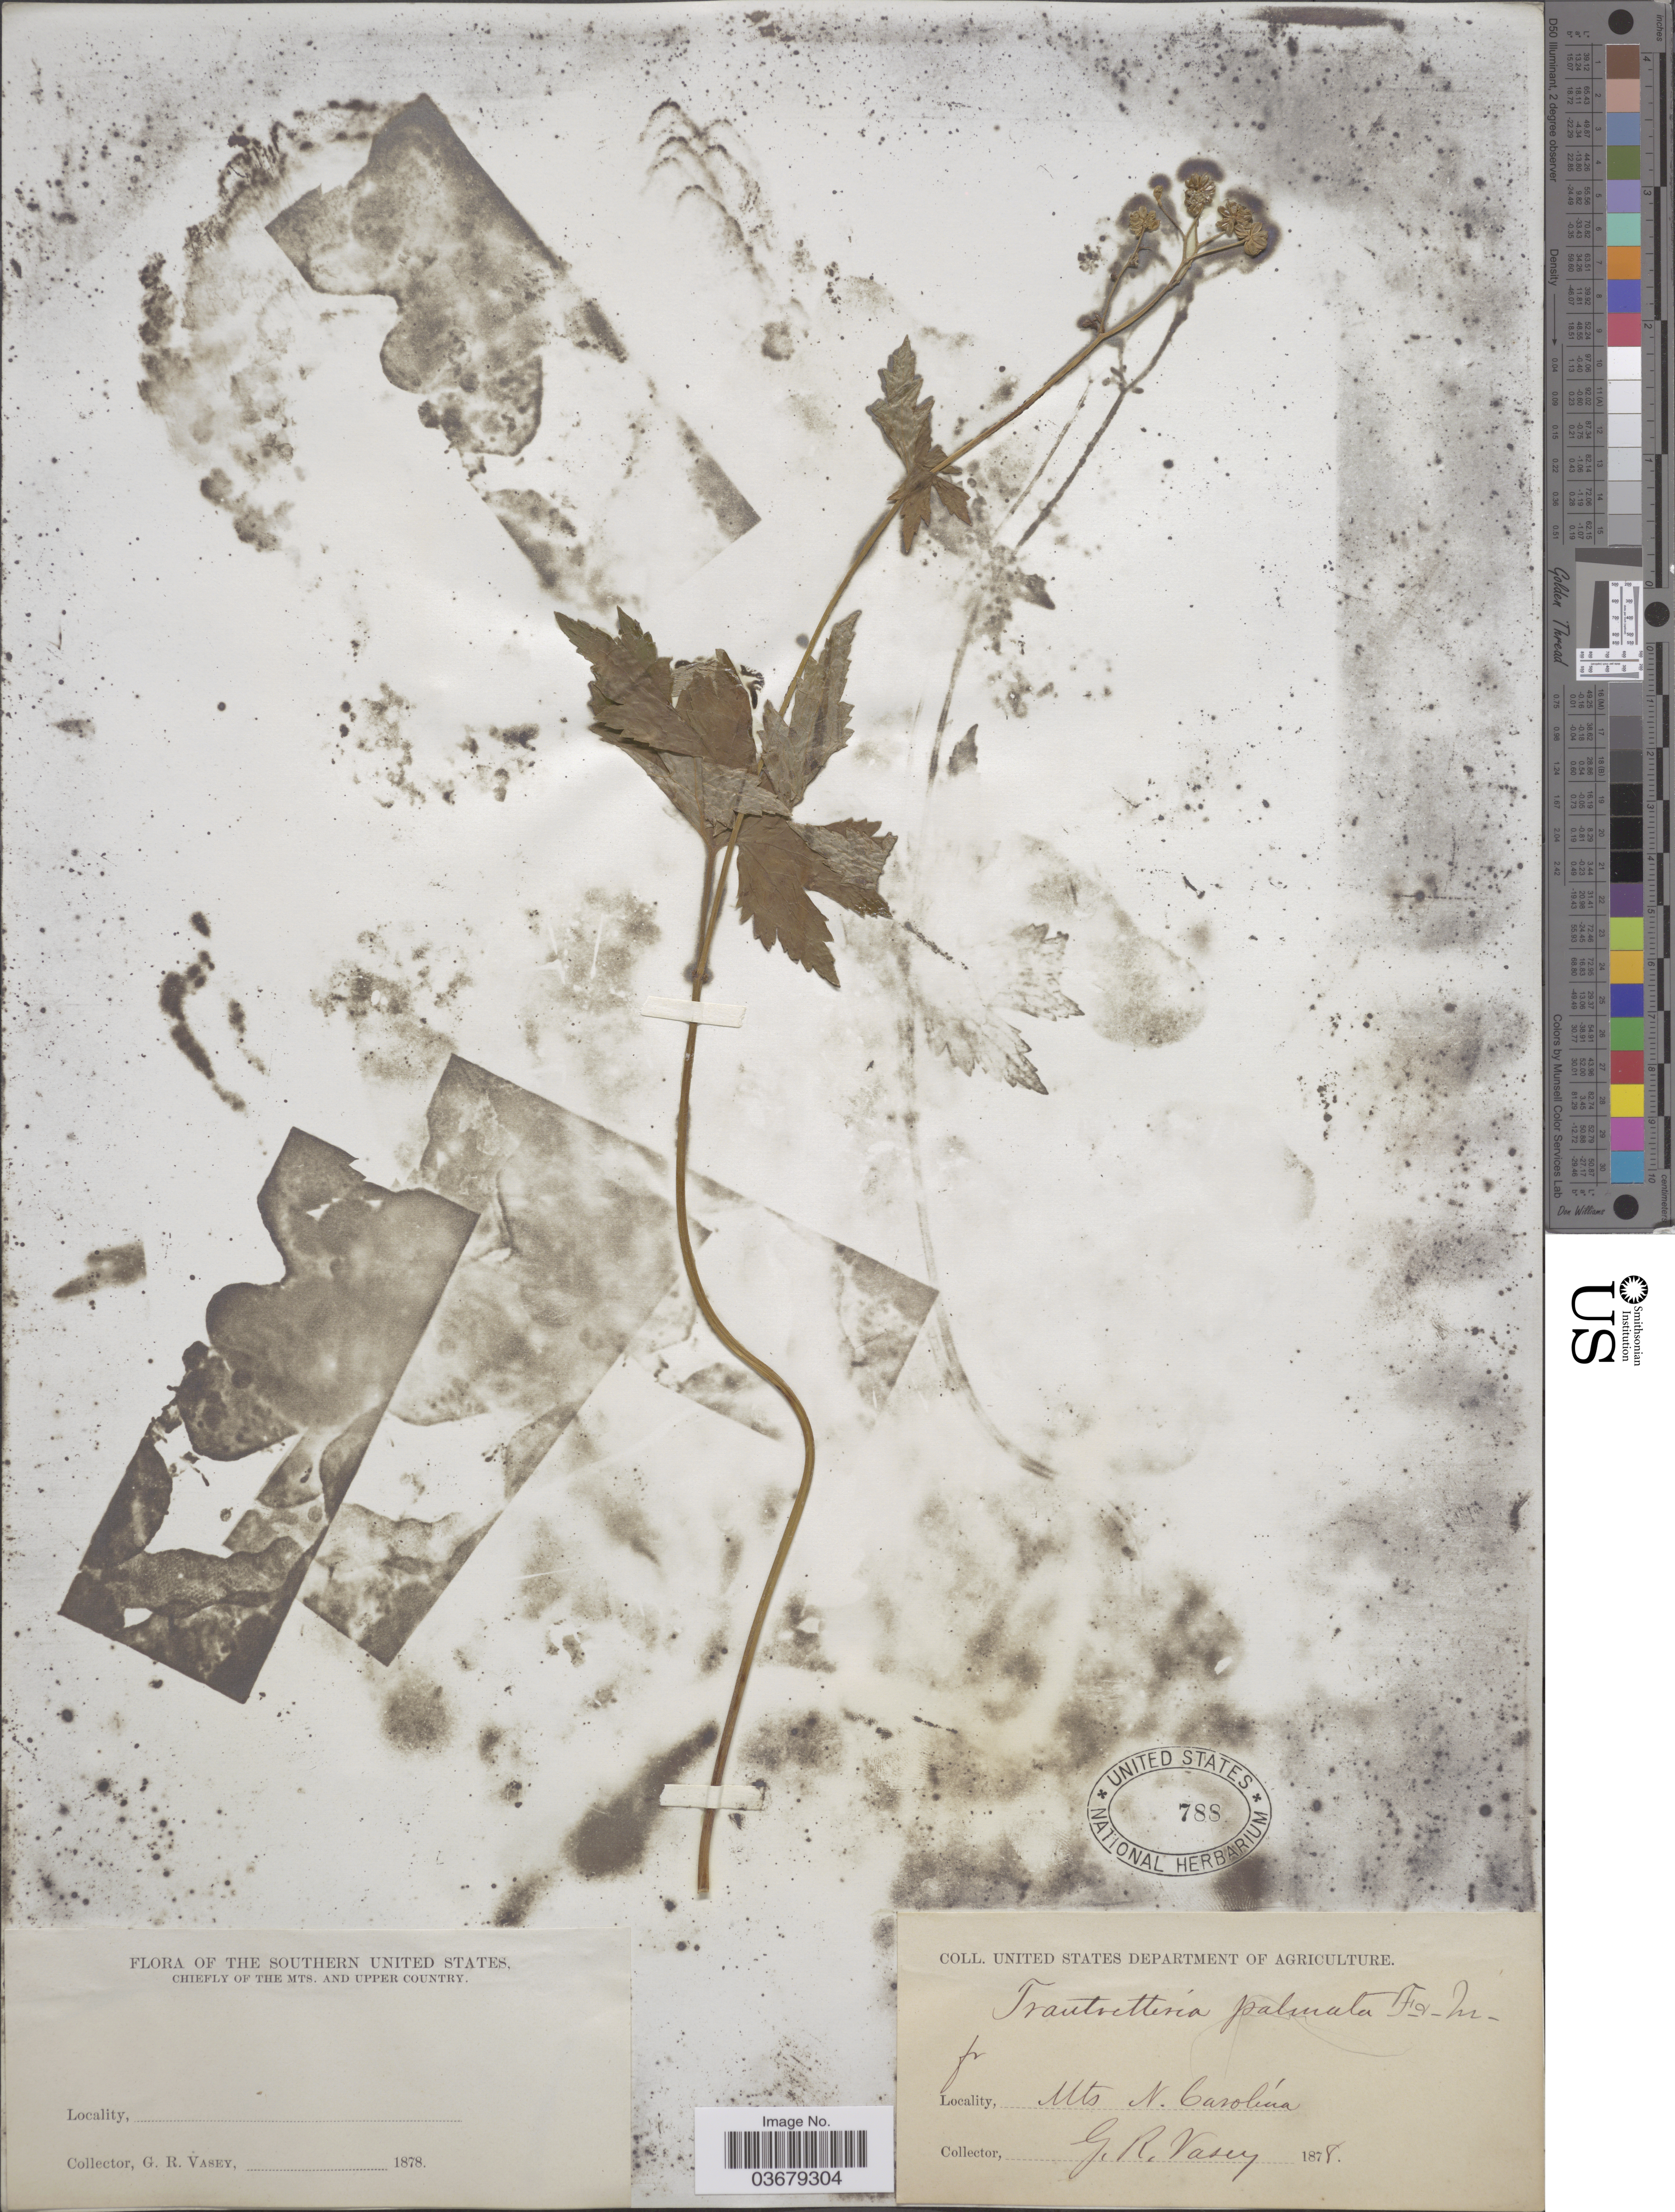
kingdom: Plantae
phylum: Tracheophyta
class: Magnoliopsida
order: Ranunculales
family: Ranunculaceae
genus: Trautvetteria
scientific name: Trautvetteria caroliniensis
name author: (Walter) Vail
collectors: G. R. Vasey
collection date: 1878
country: United States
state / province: North Carolina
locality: The Southern United States. The Mts. and upper country. Mts. N. Carolina.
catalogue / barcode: US 788